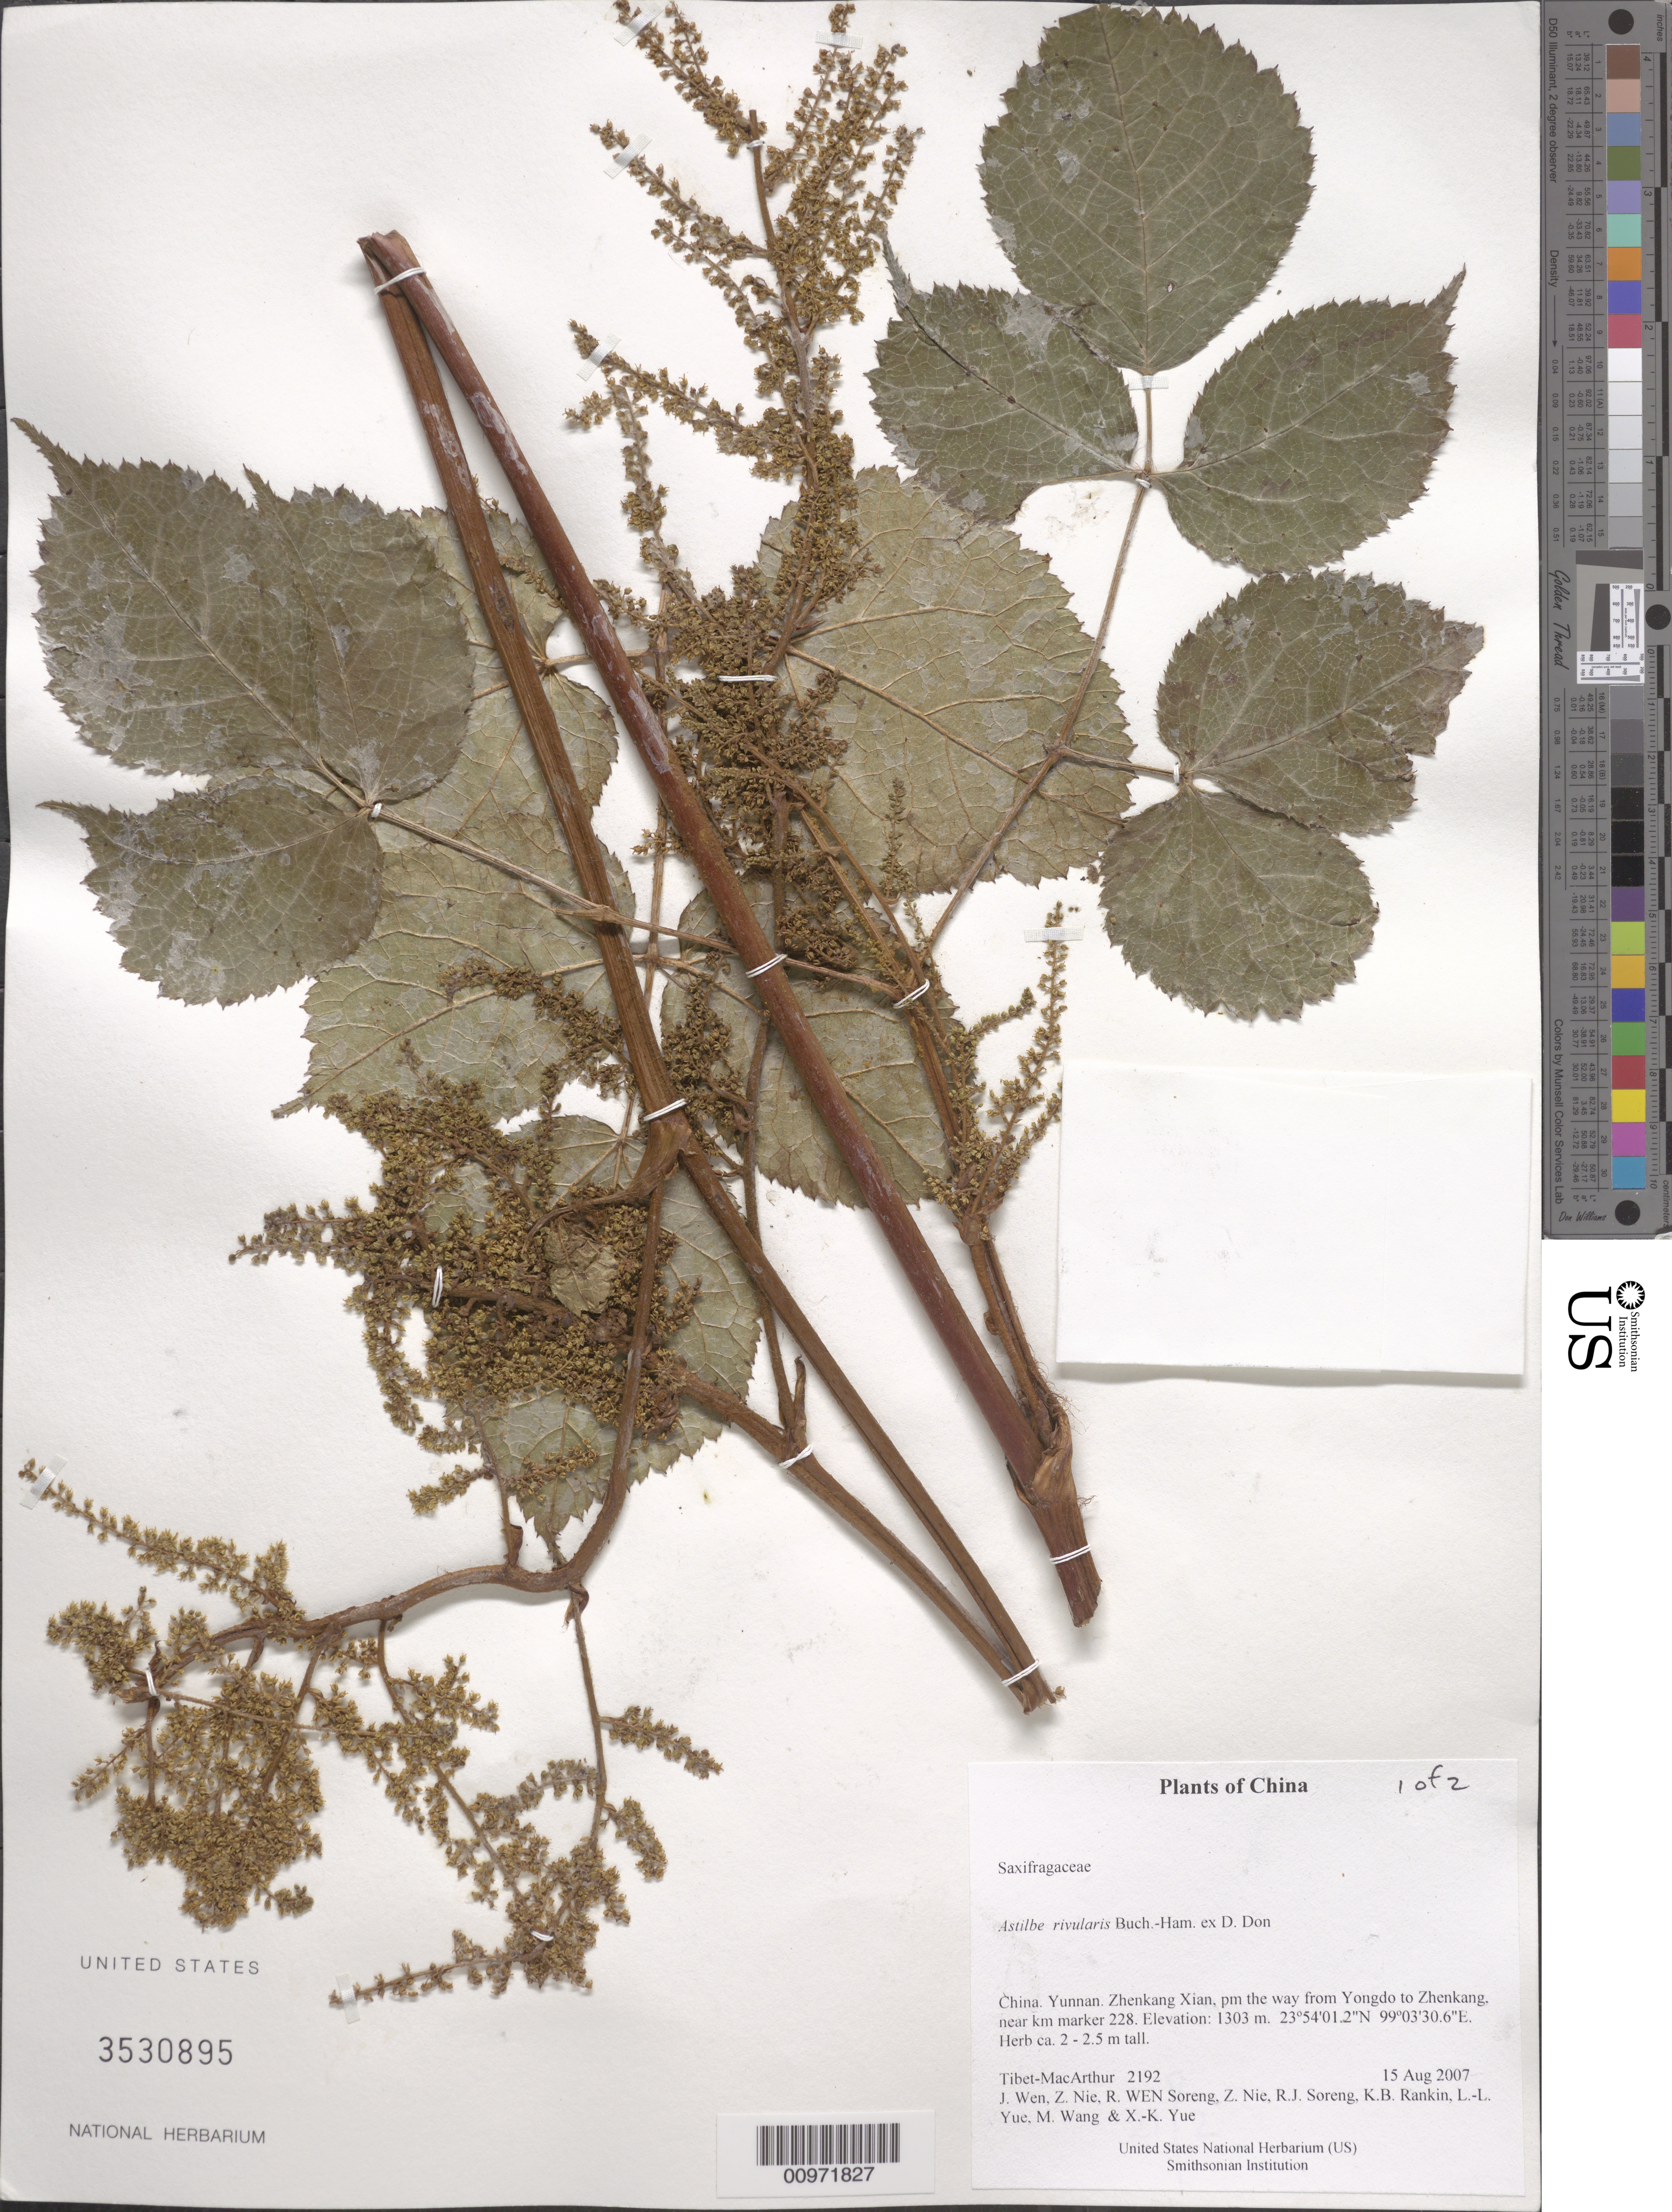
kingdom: Plantae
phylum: Tracheophyta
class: Magnoliopsida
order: Saxifragales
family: Saxifragaceae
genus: Astilbe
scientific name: Astilbe rivularis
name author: Buch.-Ham. ex D. Don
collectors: Tibet-MacArthur, J. Wen, Z. Nie, R. J. Soreng, K. Rankin, L. Yue, M. Wang & X. Yue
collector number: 2192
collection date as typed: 15 Aug 2007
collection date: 2007-08-15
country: China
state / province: Yunnan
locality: Zhenkang Xian, pm the way from Yongdo to Zhenkang, near km marker 228.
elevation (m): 1303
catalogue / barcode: US 3530895